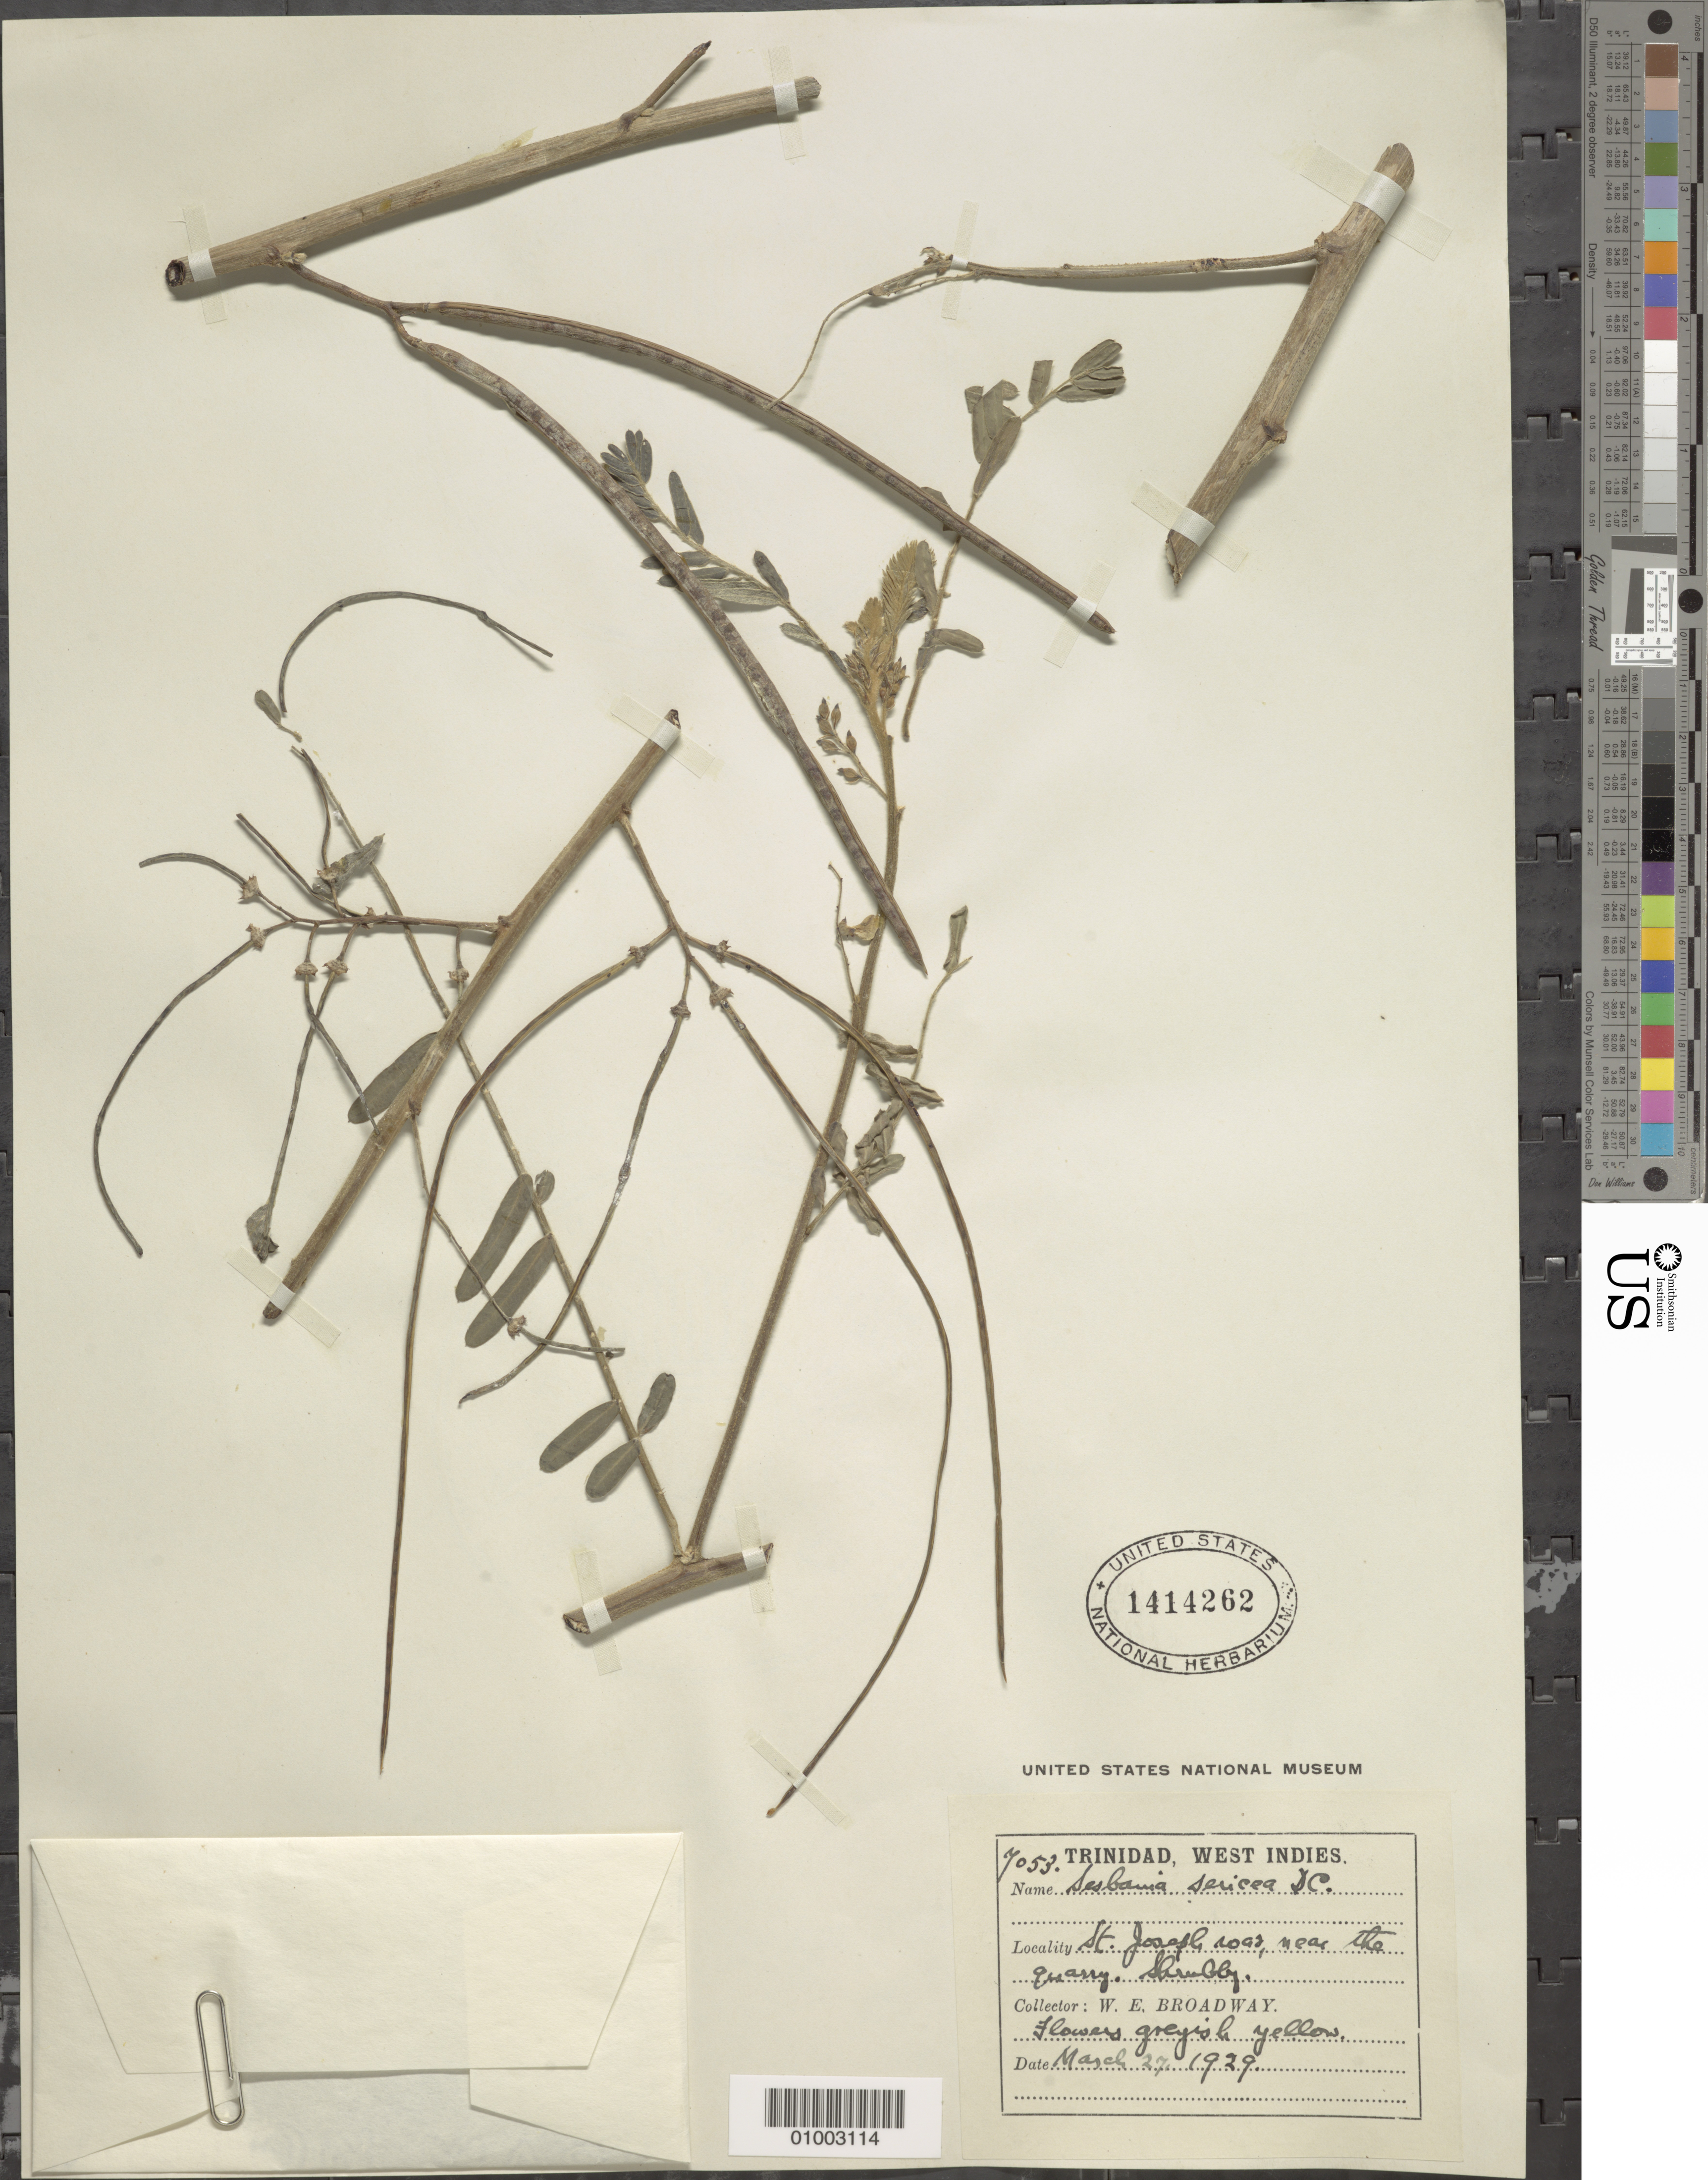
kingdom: Plantae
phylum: Tracheophyta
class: Magnoliopsida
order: Fabales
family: Fabaceae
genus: Sesbania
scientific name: Sesbania sericea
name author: (Willd.) Link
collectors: W. E. Broadway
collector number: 7053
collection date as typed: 27 Mar 1929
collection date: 1929-03-27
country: Trinidad and Tobago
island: Trinidad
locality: St Josephs near the quarry, shrubby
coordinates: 0 N, 0 E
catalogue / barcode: US 1414262